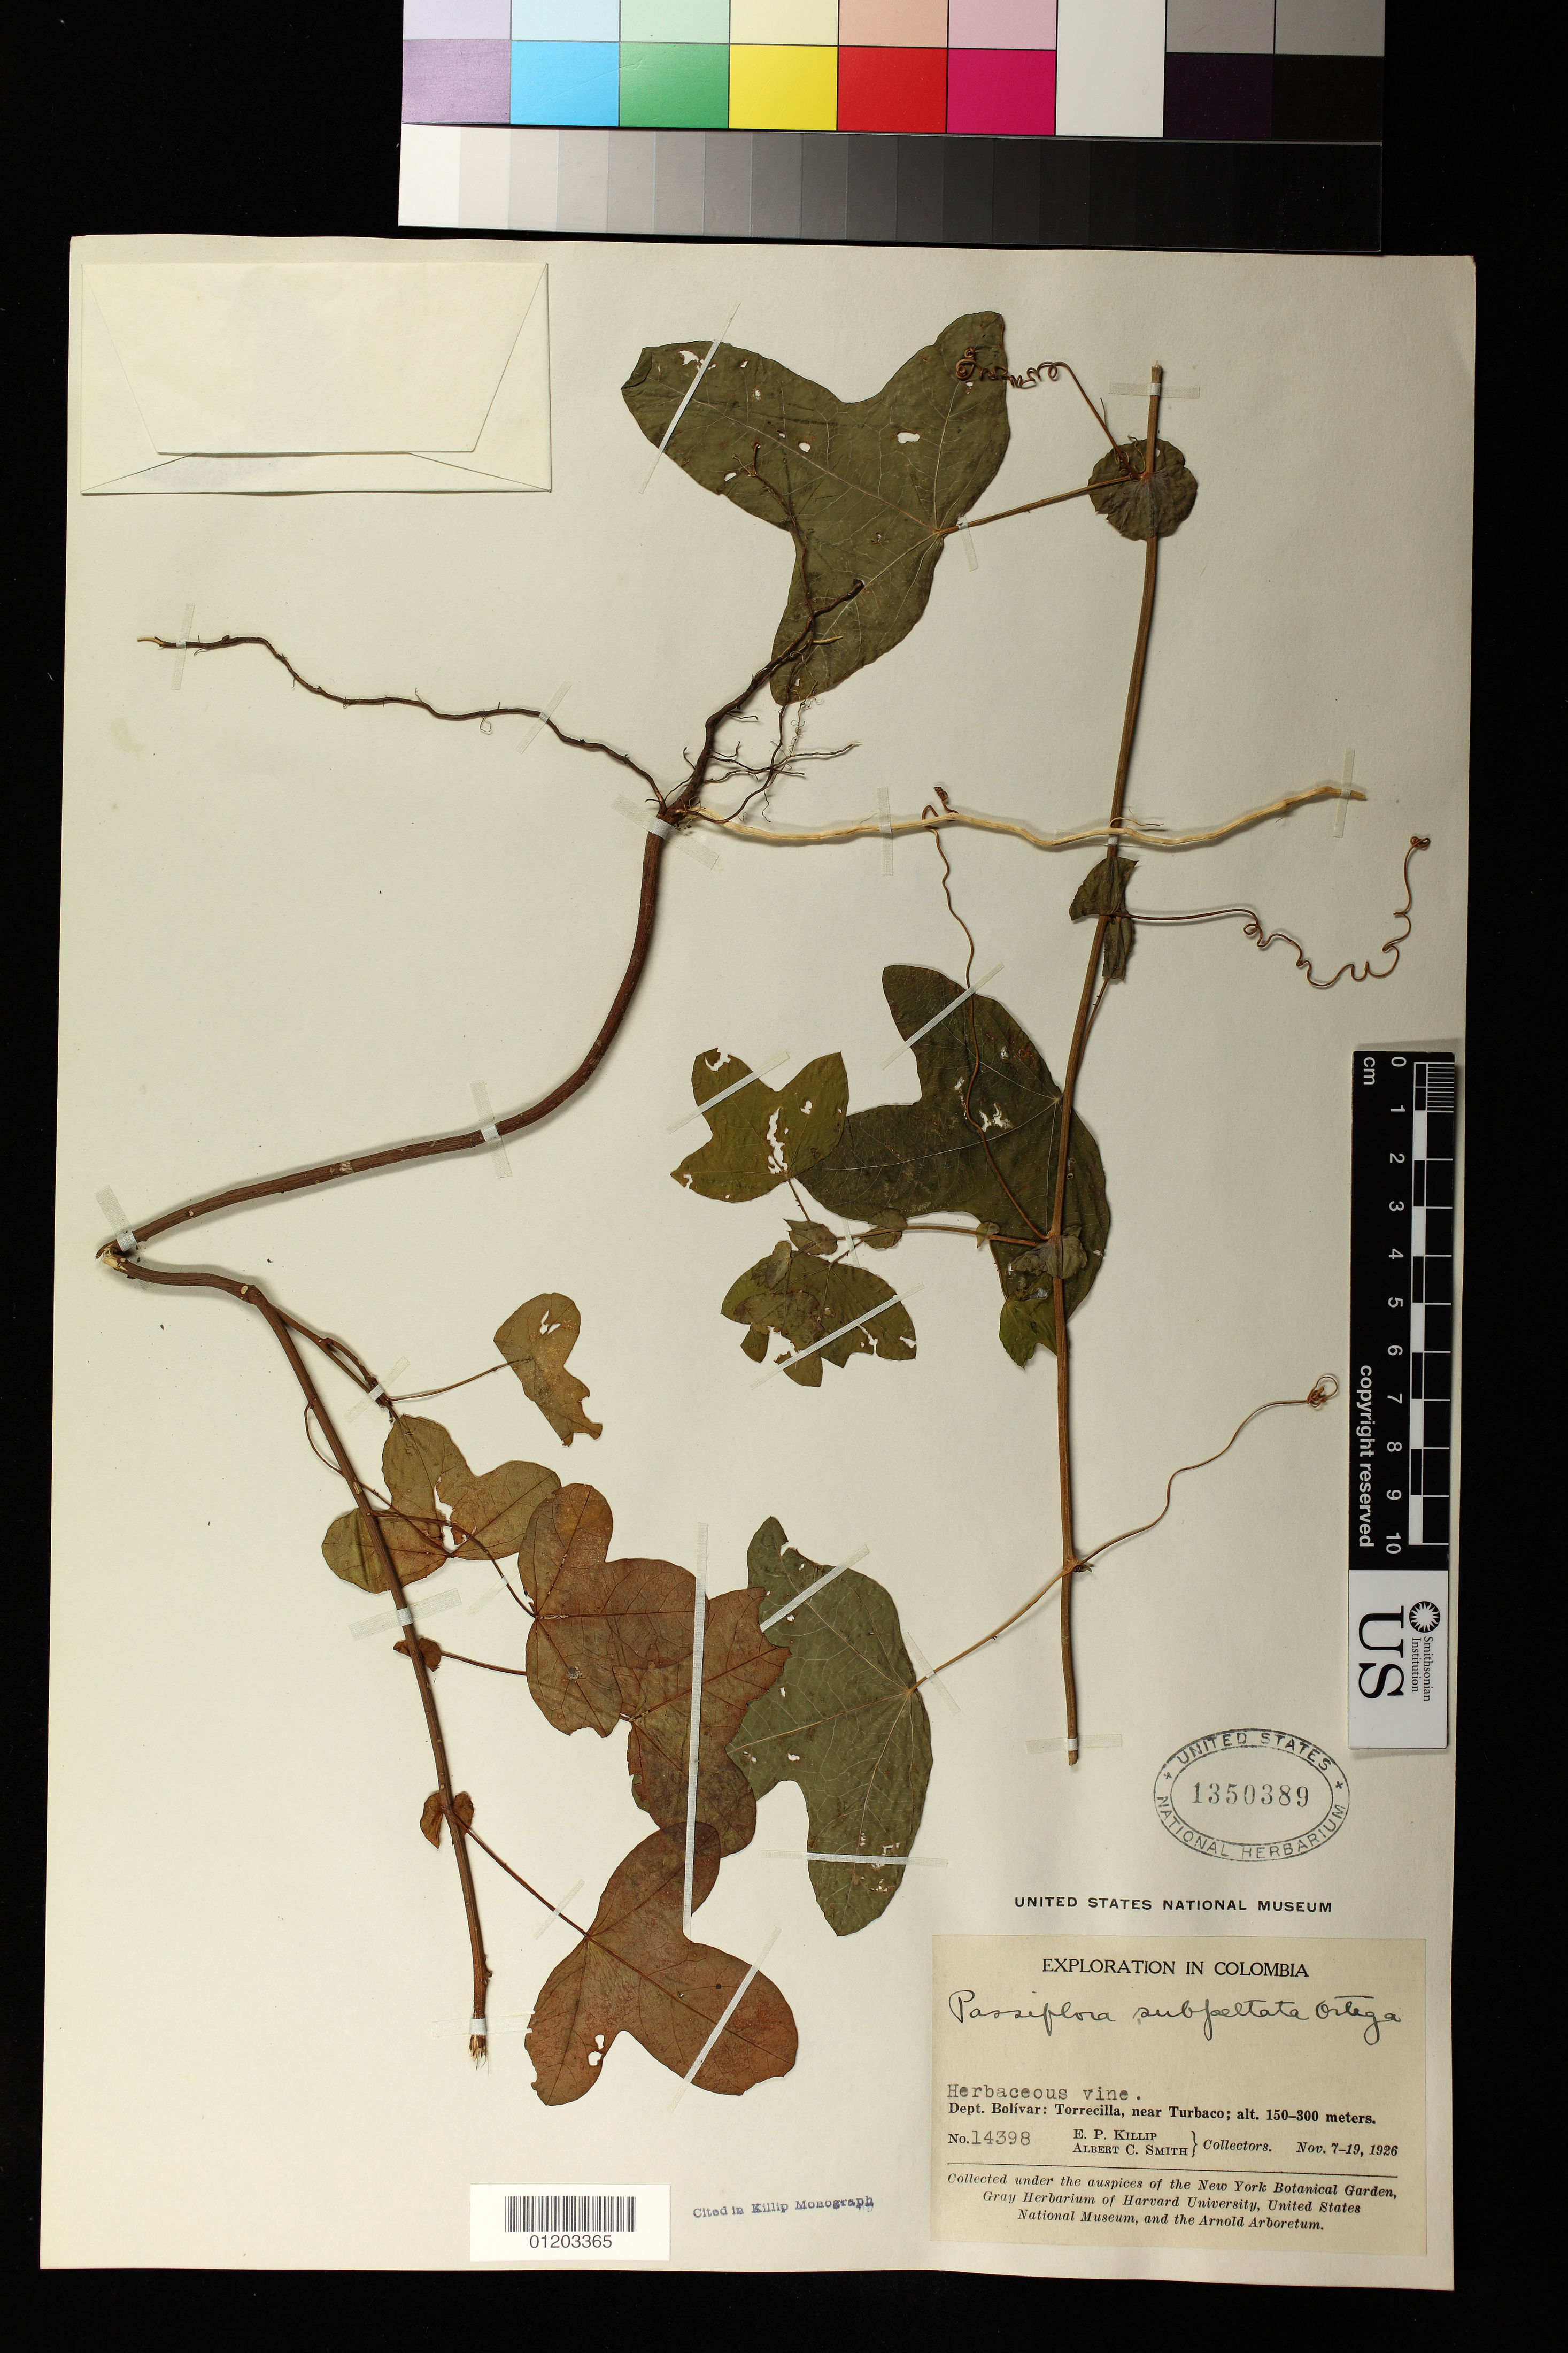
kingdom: Plantae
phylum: Tracheophyta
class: Magnoliopsida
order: Malpighiales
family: Passifloraceae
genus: Passiflora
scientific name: Passiflora subpeltata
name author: Ortega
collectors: E. P. Killip & A. C. Smith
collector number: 14398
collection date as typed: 07 Nov 1926 to 19 Nov 1926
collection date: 1926-11-07/1926-11-19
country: Colombia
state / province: Bolívar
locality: Torrecilla near Turbaco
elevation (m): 150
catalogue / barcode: US 1350389